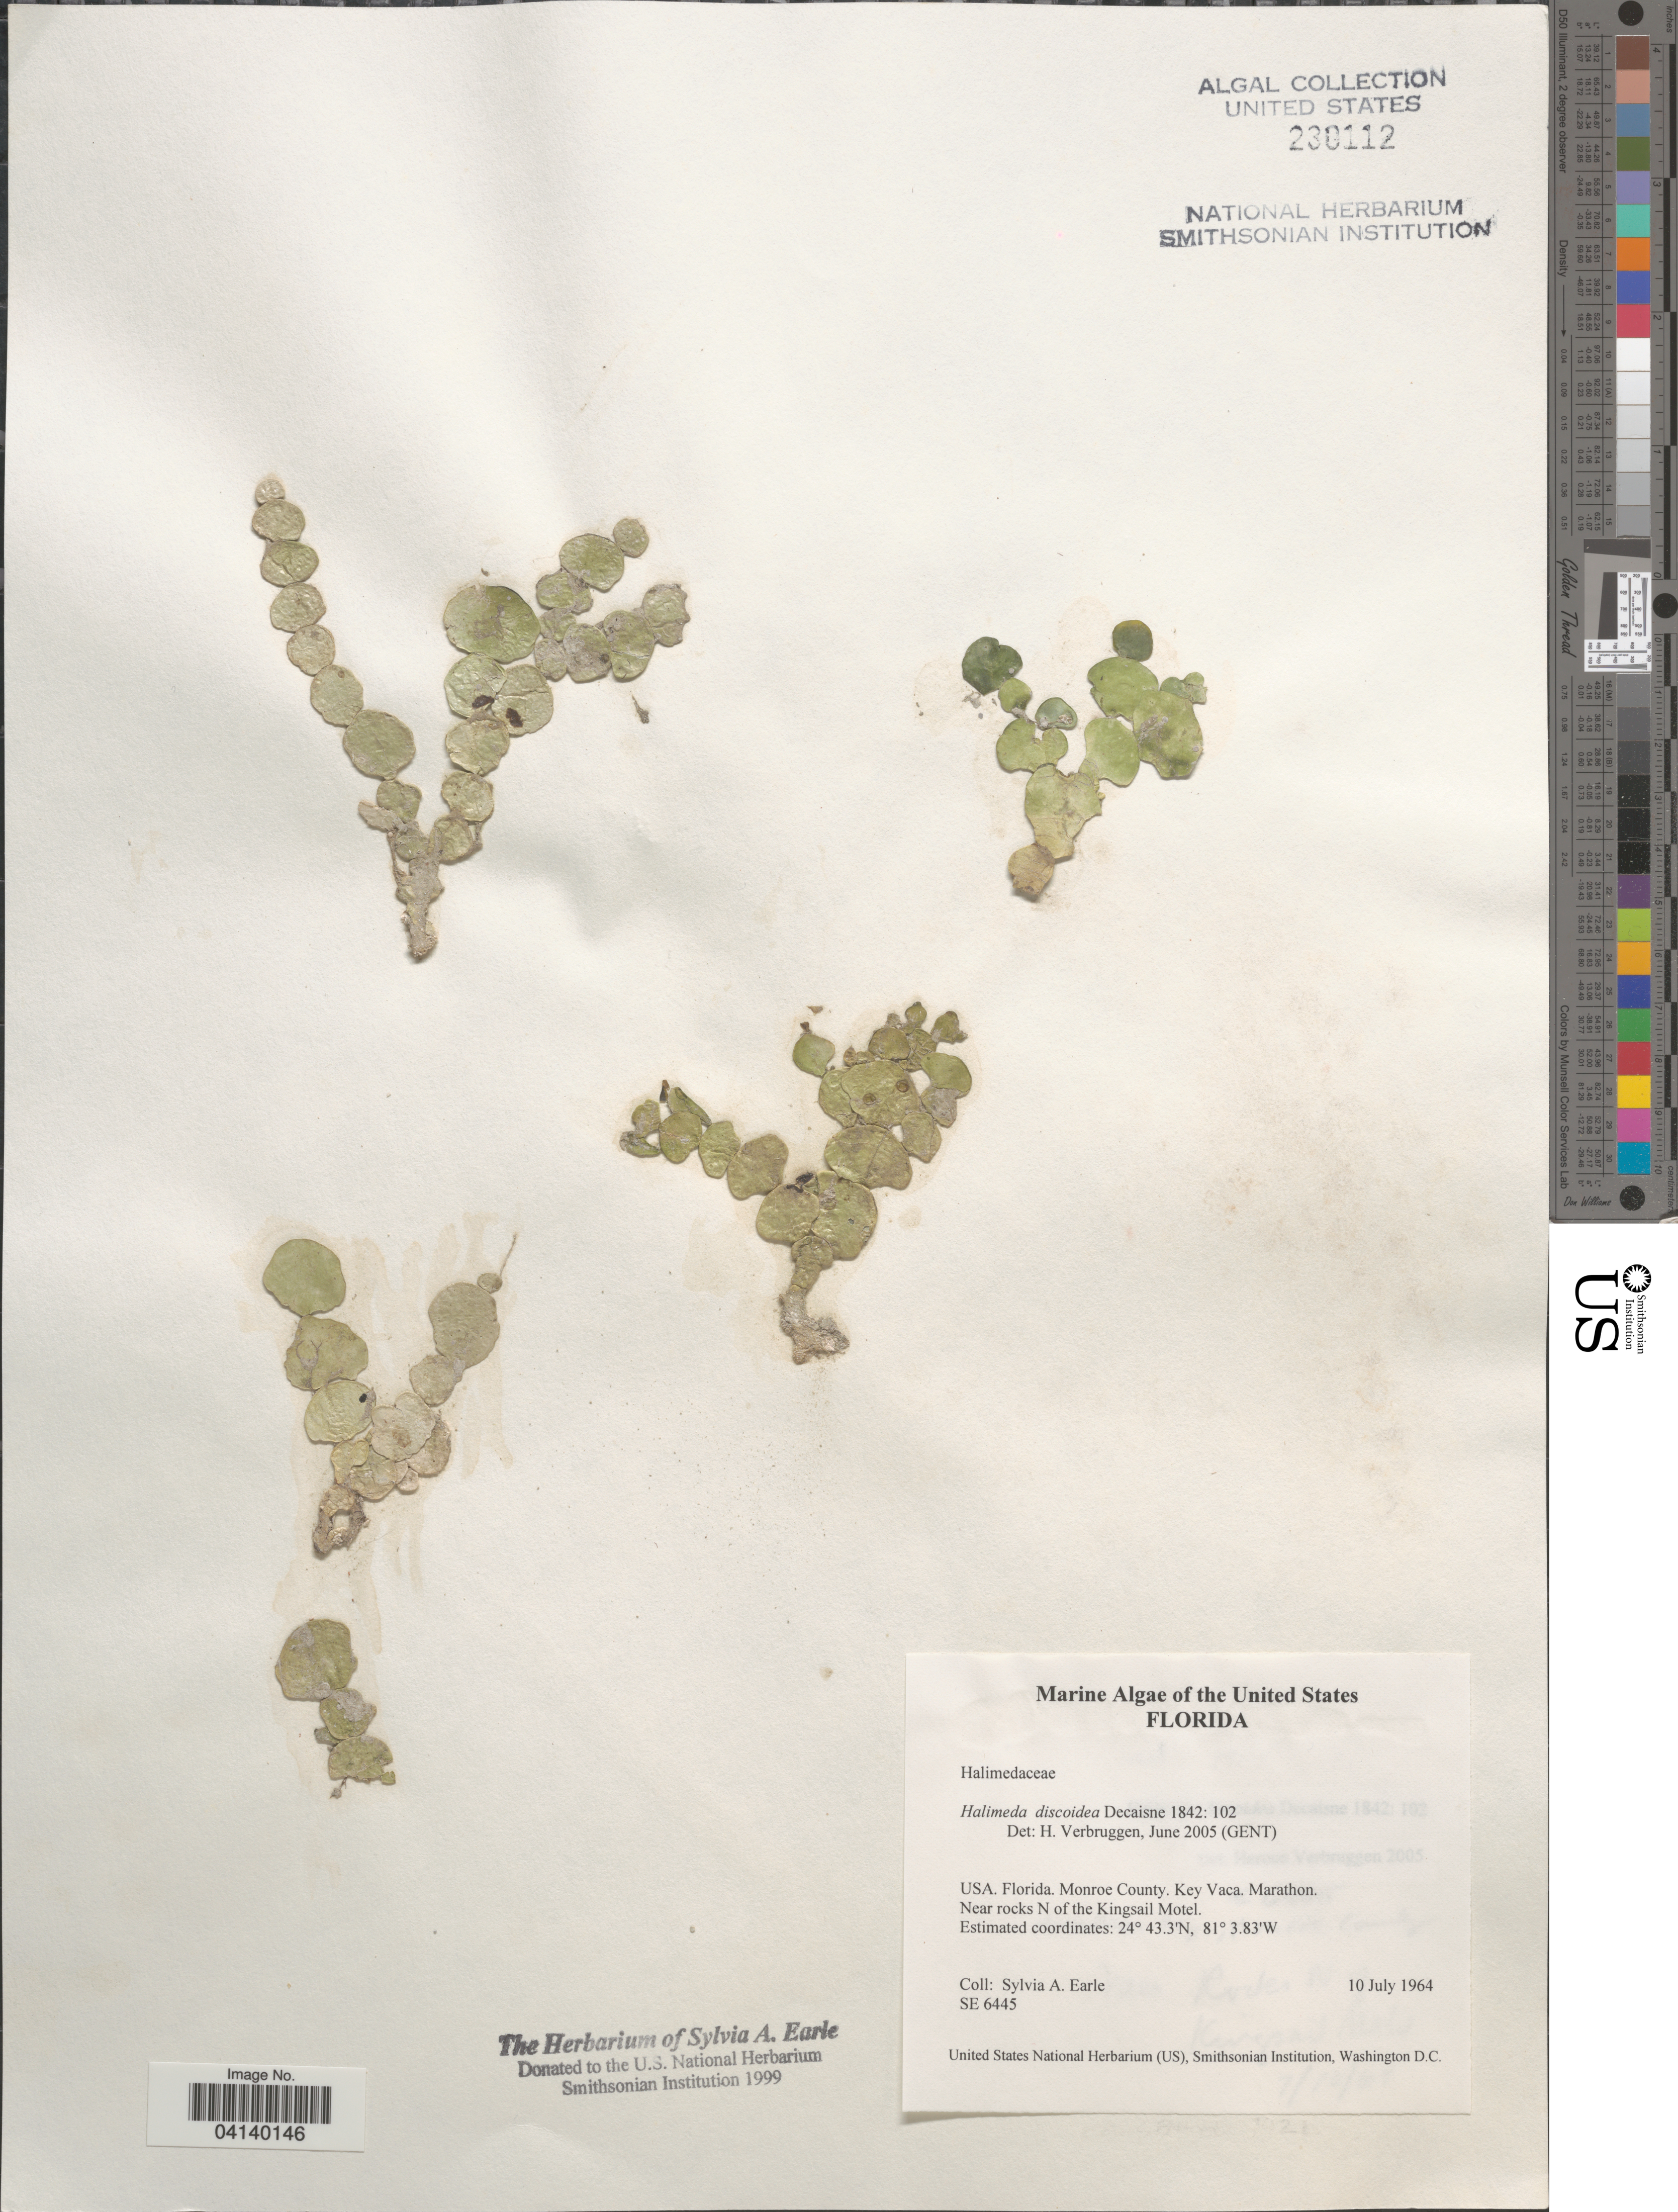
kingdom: Plantae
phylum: Chlorophyta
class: Ulvophyceae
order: Bryopsidales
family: Halimedaceae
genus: Halimeda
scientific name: Halimeda discoidea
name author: Decne.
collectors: S. A. Earle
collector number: SE6445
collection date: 1964-07-10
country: United States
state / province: Florida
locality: Monroe County. Key Vaca. Marathon. Near rocks N of the Kingsail Motel.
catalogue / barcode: US 230112